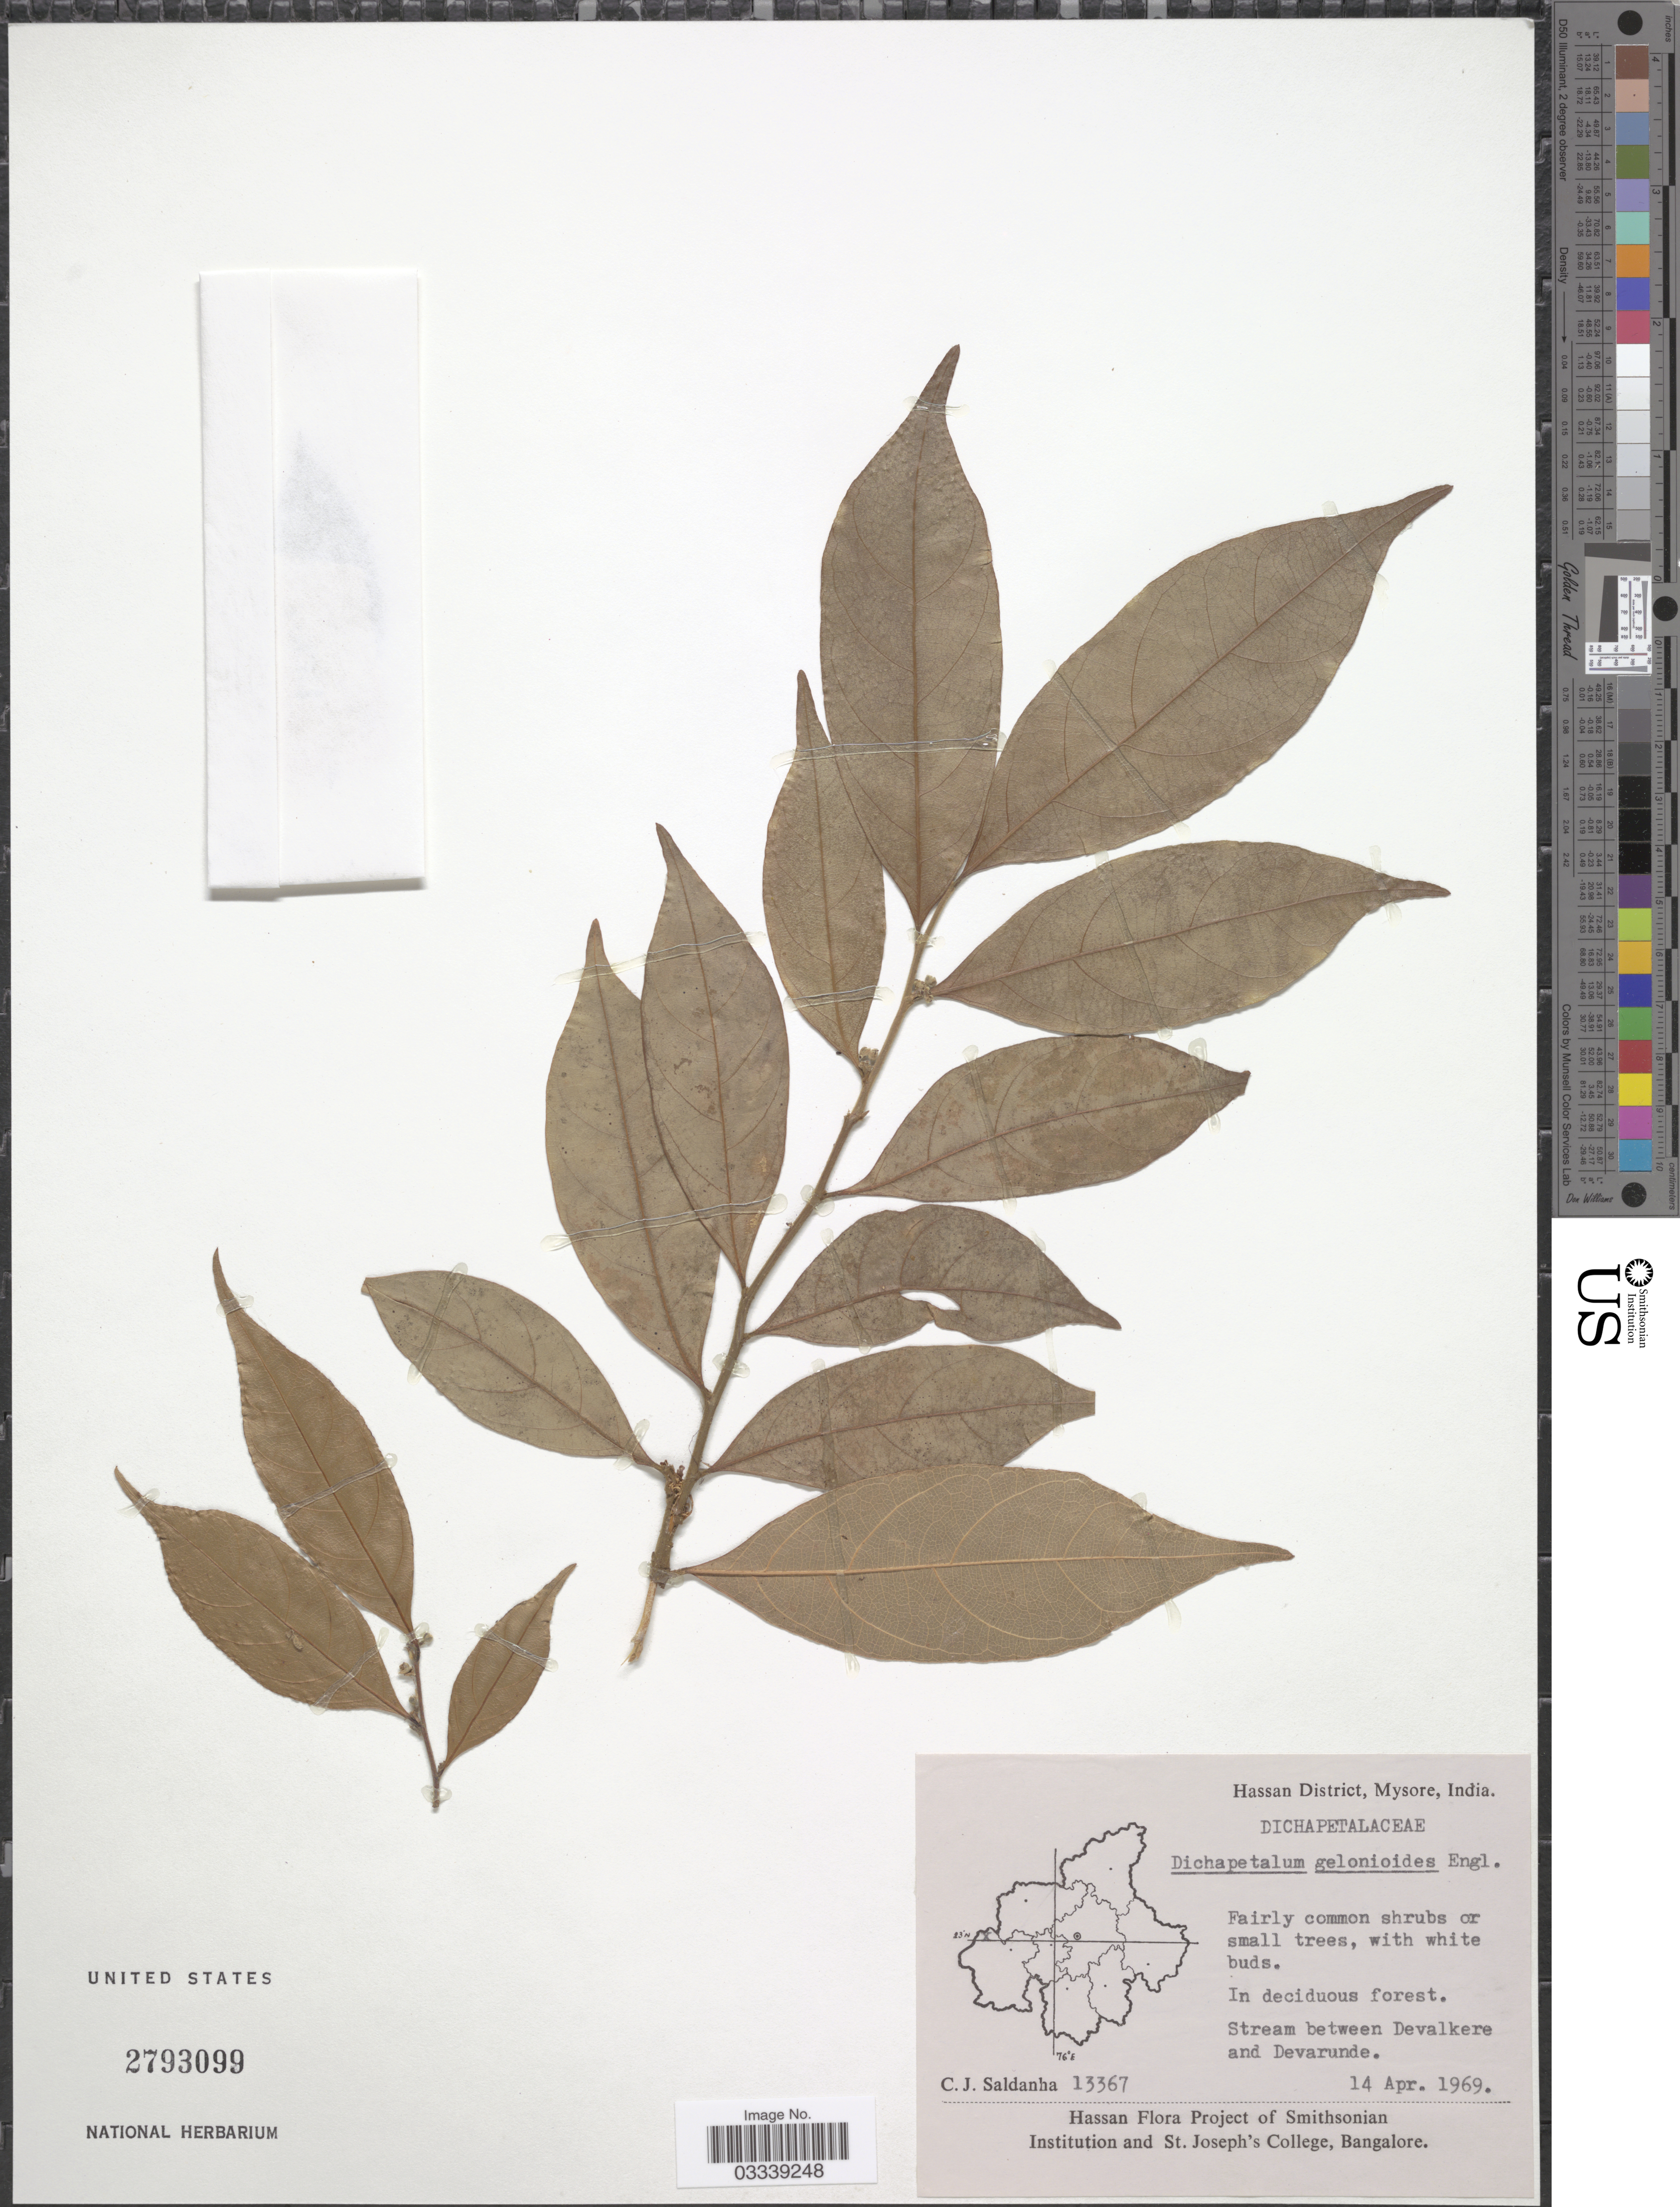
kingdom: Plantae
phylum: Tracheophyta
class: Magnoliopsida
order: Malpighiales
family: Dichapetalaceae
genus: Dichapetalum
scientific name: Dichapetalum gelonioides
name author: (Roxb.) Engl.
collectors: C. J. Saldanha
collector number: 13367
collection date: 1969-04-14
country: India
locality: Hassan District, Mysore, Stream between Devalkere and Devarunde.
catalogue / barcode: US 2793099